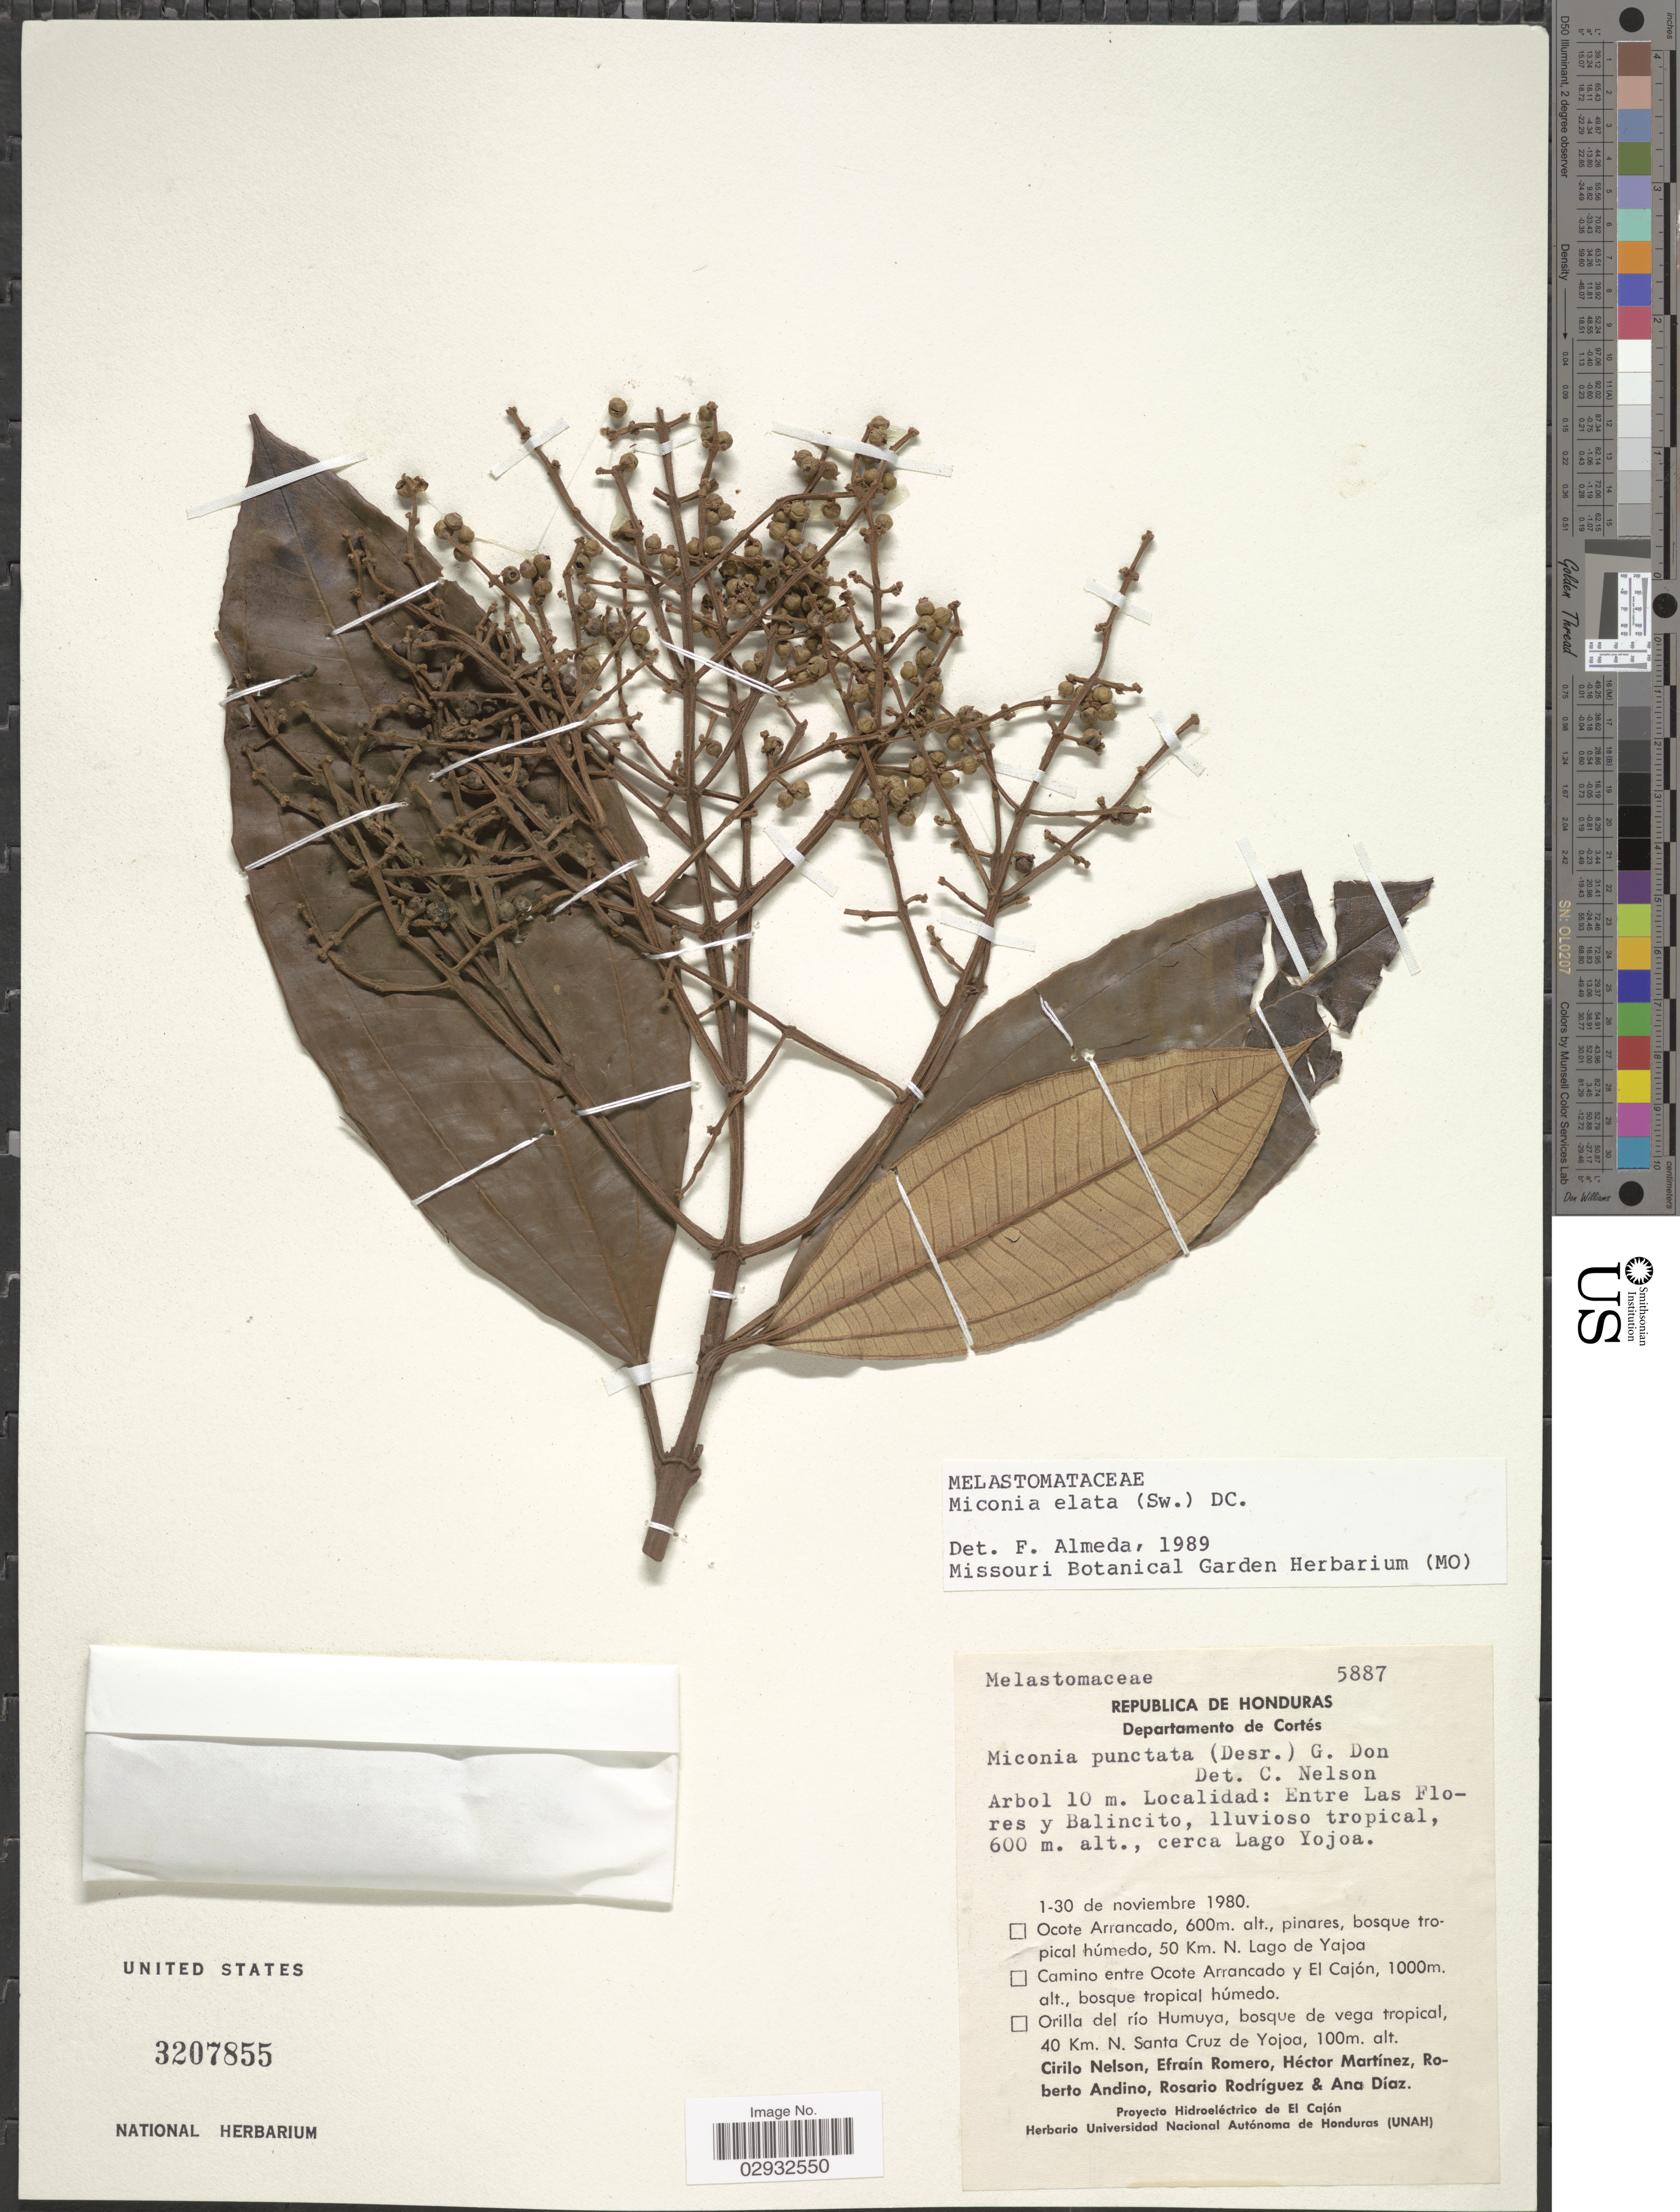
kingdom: Plantae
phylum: Tracheophyta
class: Magnoliopsida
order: Myrtales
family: Melastomataceae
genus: Miconia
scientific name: Miconia elata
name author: (Sw.) DC.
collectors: C. Nelson, E. Romero, H. Martínez, R. Andino & et al.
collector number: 5887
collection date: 1980-11-01/1980-11-30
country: Honduras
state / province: Cortés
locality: Departamento de Cortés. Entre Las Flores y Balincito, cerca Lago Yojoa.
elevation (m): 600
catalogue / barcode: US 3207855